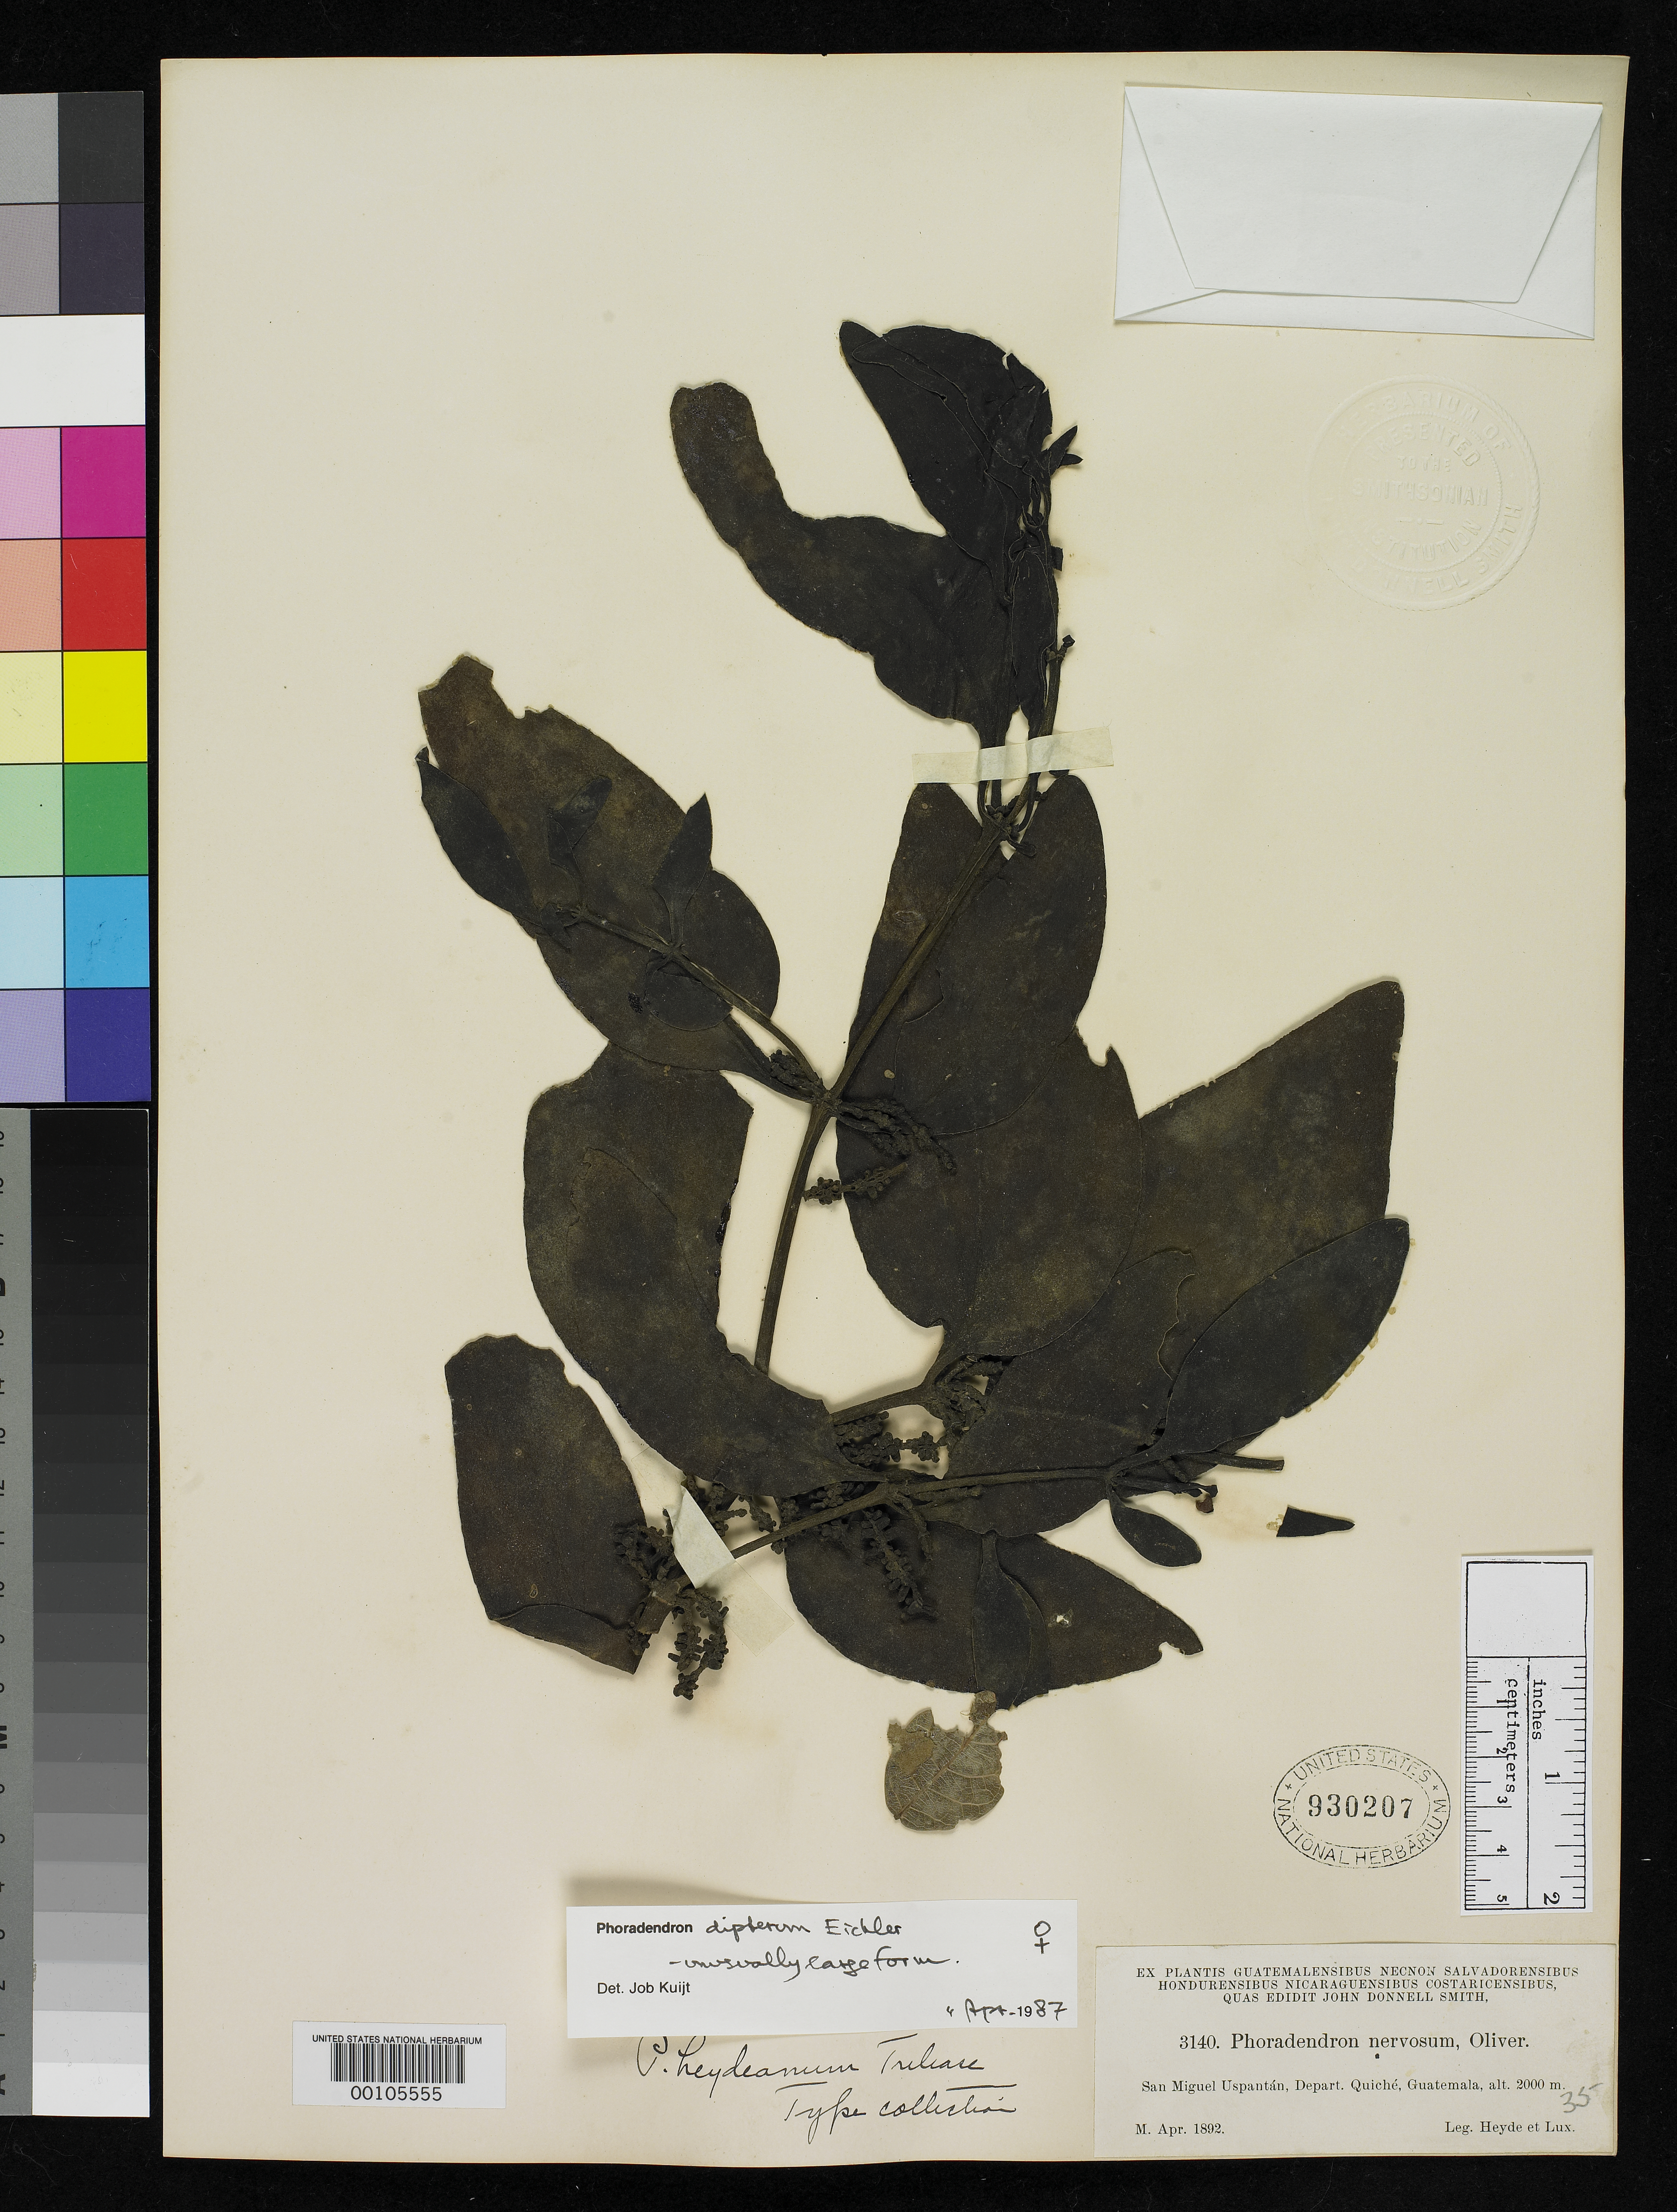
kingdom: Plantae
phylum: Tracheophyta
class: Magnoliopsida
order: Santalales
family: Viscaceae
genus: Phoradendron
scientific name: Phoradendron heydeanum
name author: Trel.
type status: Isotype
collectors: E. T. Heyde & E. Lux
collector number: J.D.S. 3140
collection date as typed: Apr 1892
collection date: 1892-04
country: Guatemala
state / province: El Quiché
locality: San Miguel Uspantán.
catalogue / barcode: US 930207